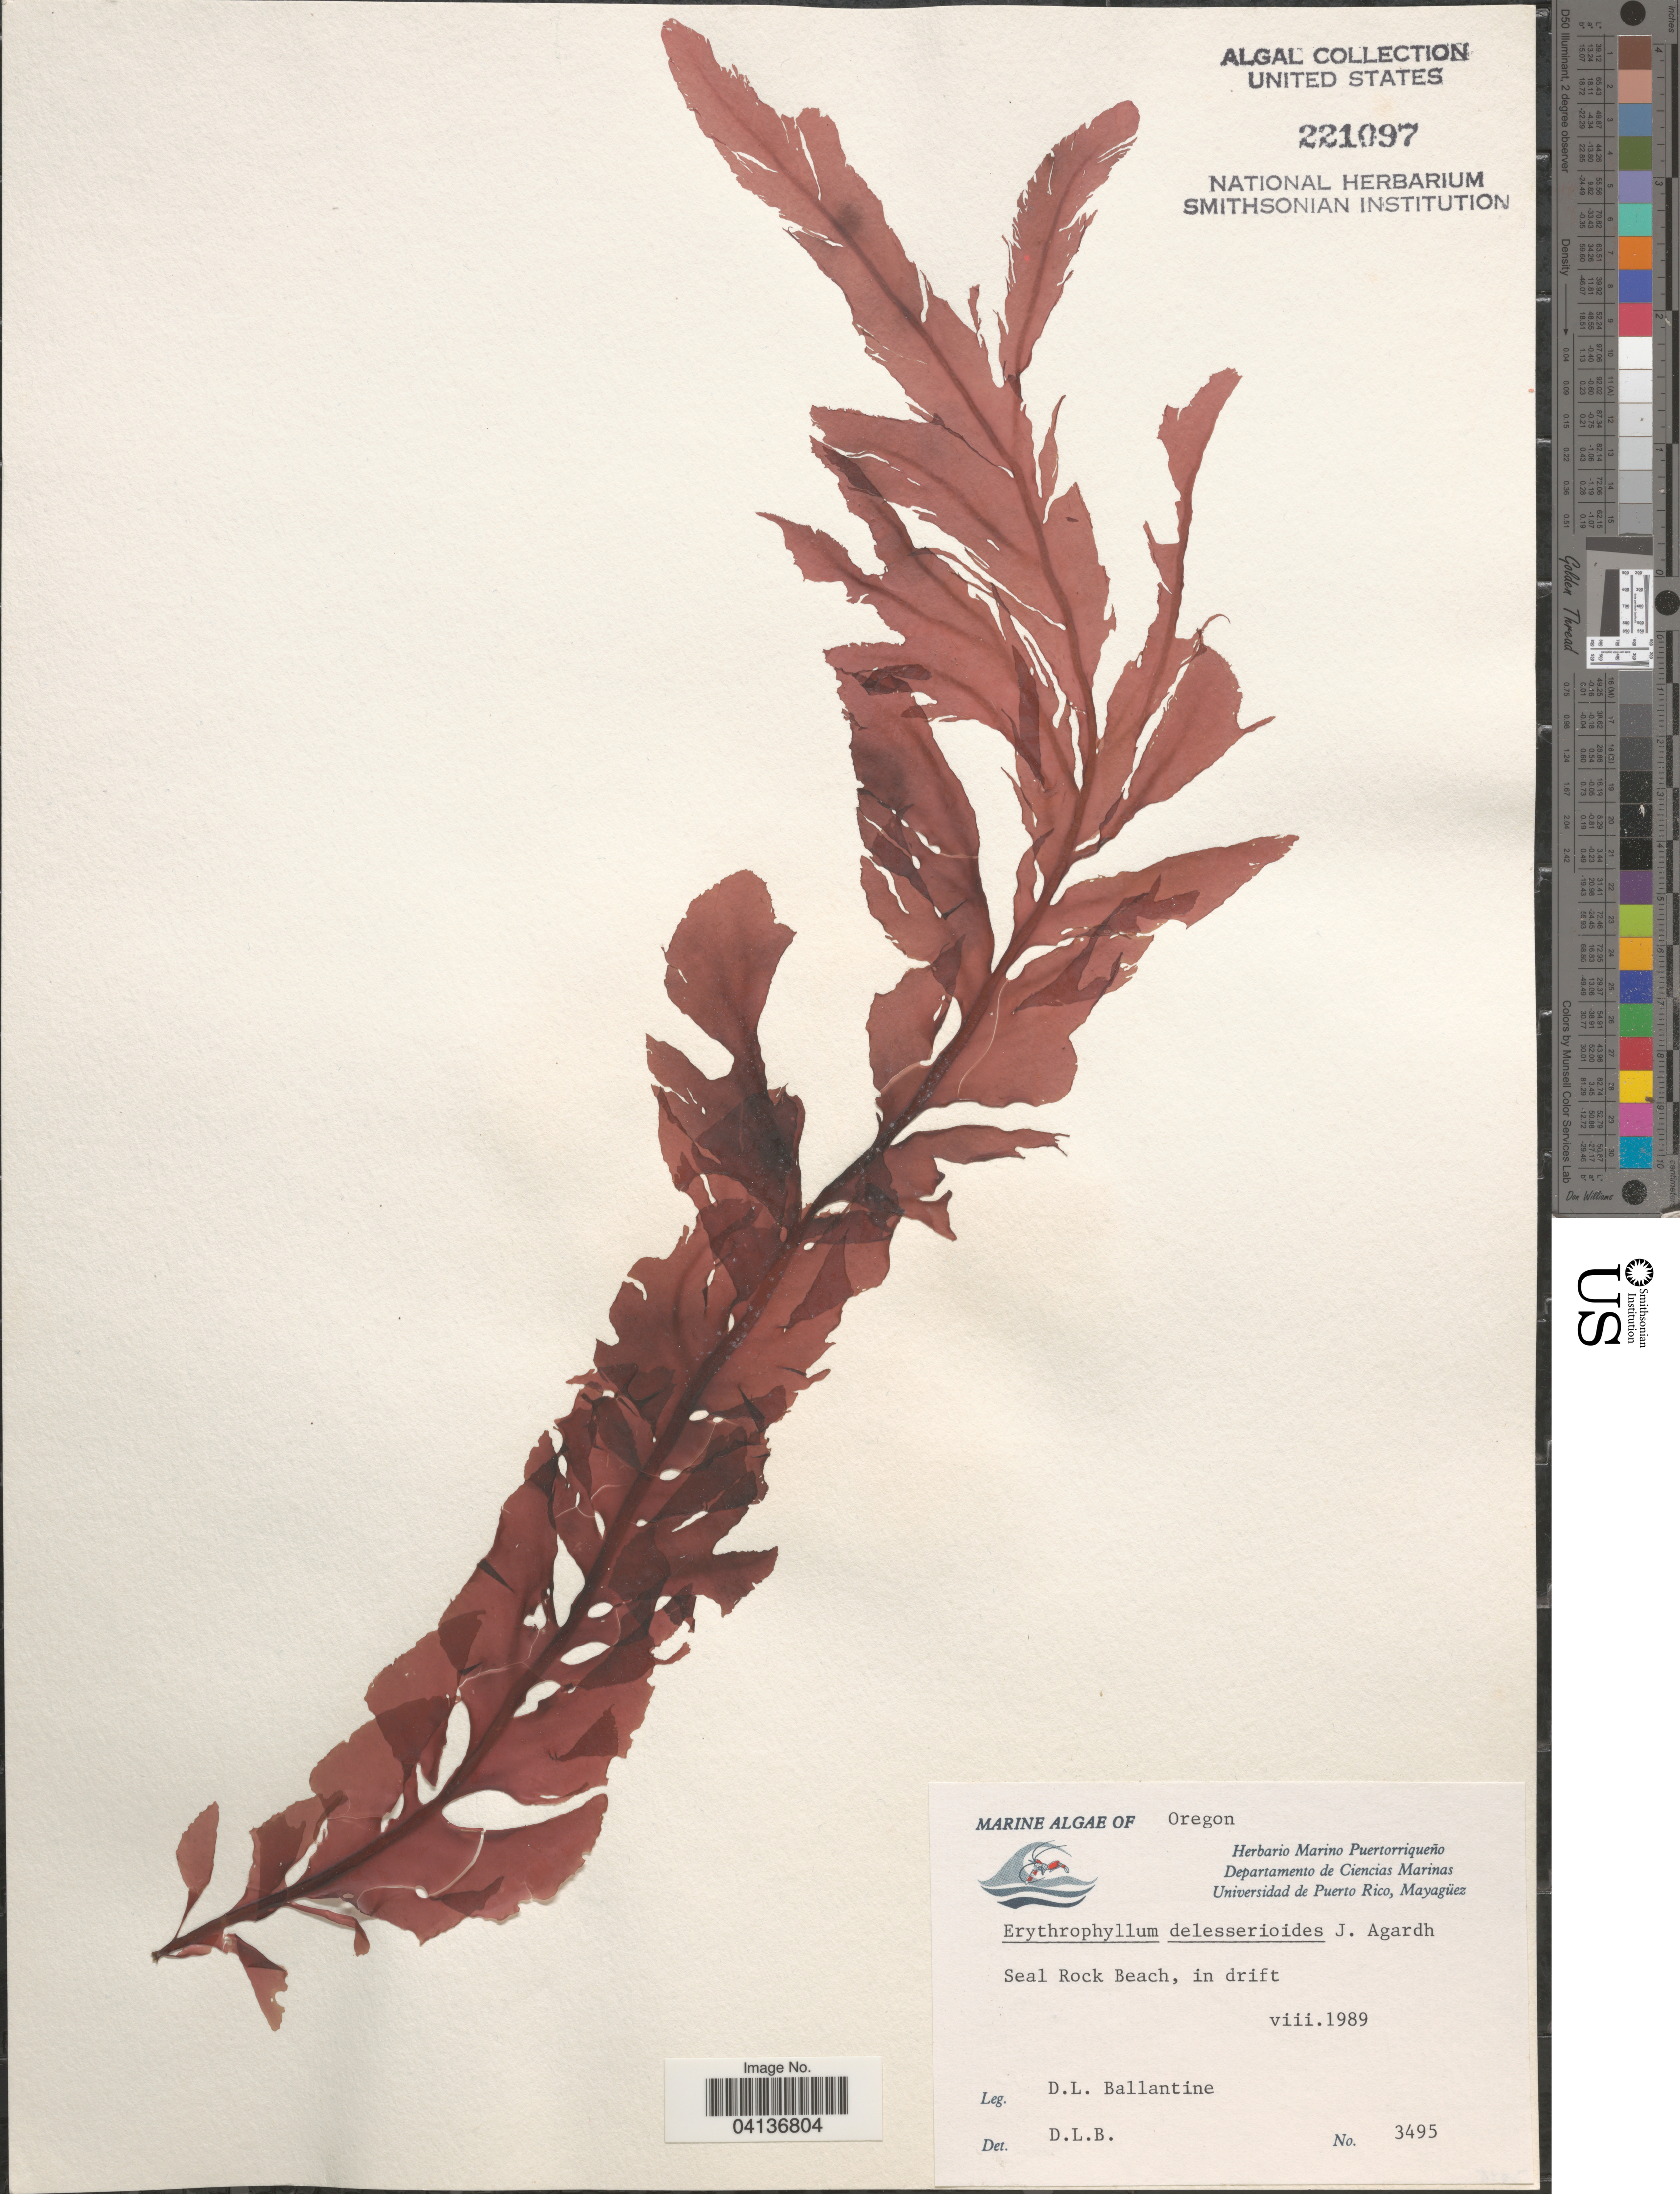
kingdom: Plantae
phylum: Rhodophyta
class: Florideophyceae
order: Gigartinales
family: Kallymeniaceae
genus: Erythrophyllum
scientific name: Erythrophyllum delesserioides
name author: J. Agardh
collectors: D.L. Ballantine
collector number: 3495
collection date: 1989-08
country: United States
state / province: Oregon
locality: Seal Rock Beach, in drift.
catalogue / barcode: US 221097